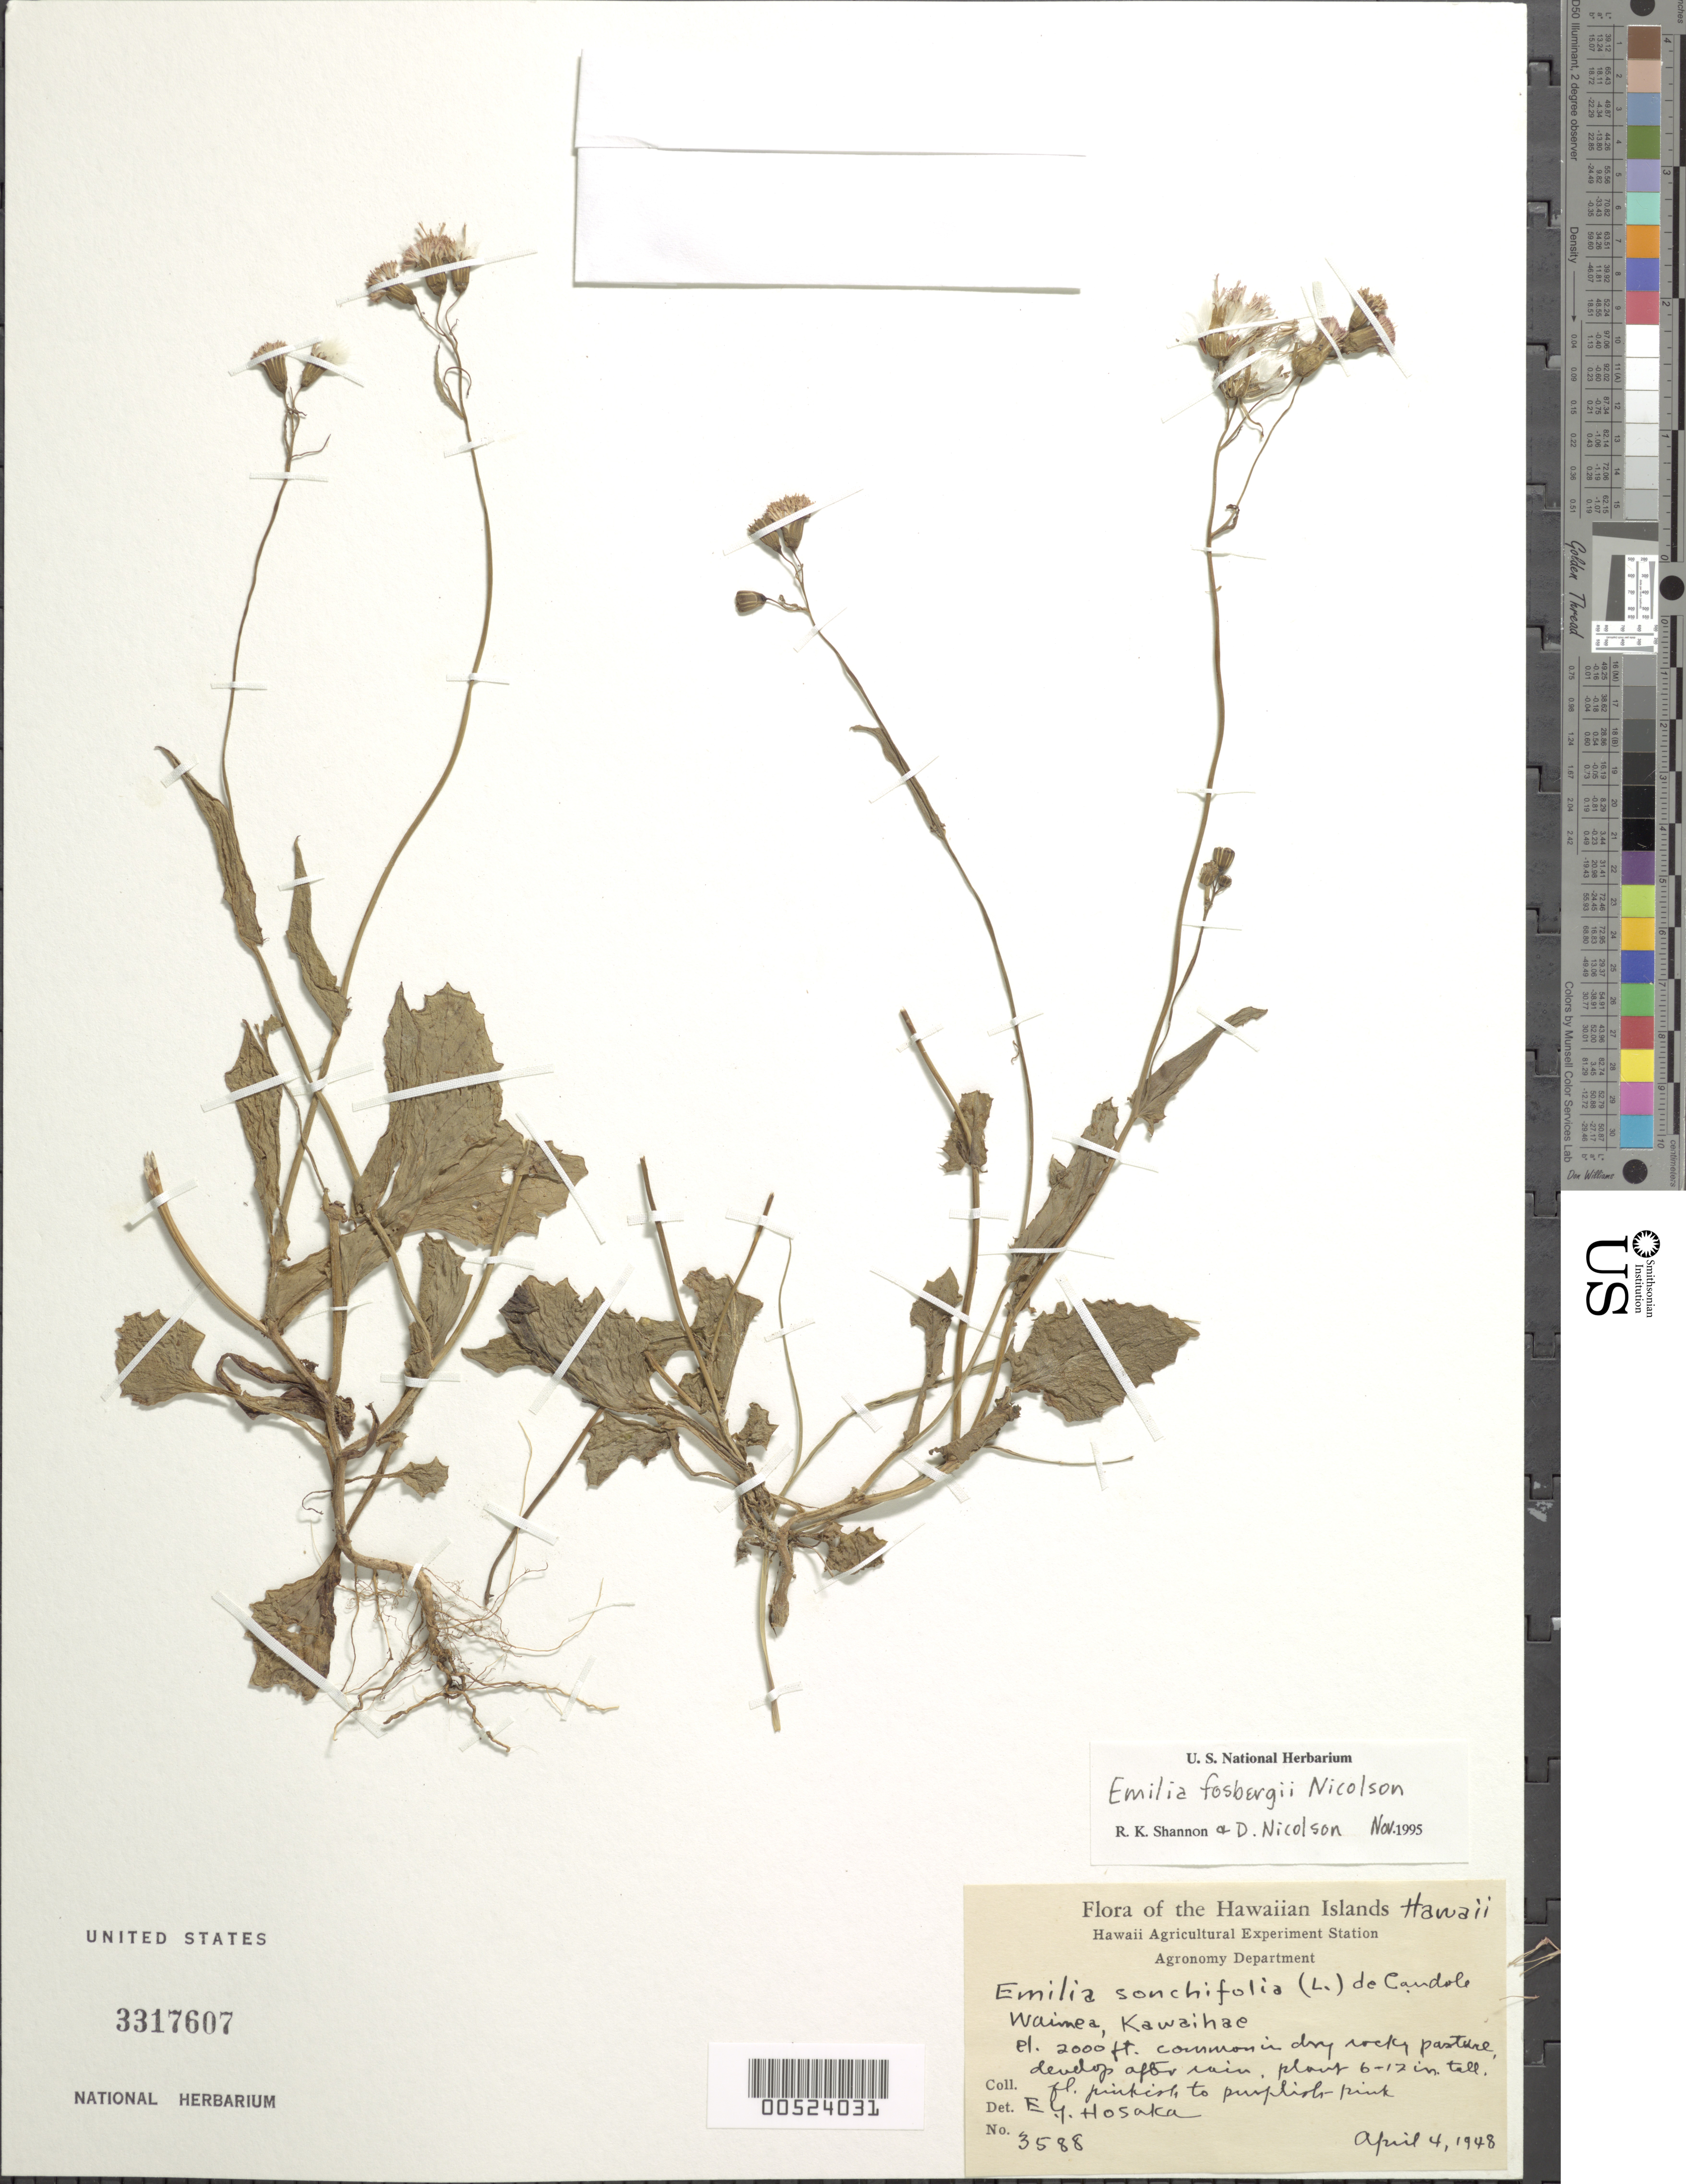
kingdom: Plantae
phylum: Tracheophyta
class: Magnoliopsida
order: Asterales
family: Asteraceae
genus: Emilia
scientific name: Emilia fosbergii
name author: Nicolson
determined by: Nicolson, D. H.; Shannon, R. K.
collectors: E. Y. Hosaka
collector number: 3588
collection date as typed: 4 Apr 1948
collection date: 1948-04-04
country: United States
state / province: Hawaii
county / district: Hawaii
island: Hawaii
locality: Waimea, Kawaihae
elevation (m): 610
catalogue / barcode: US 3317607